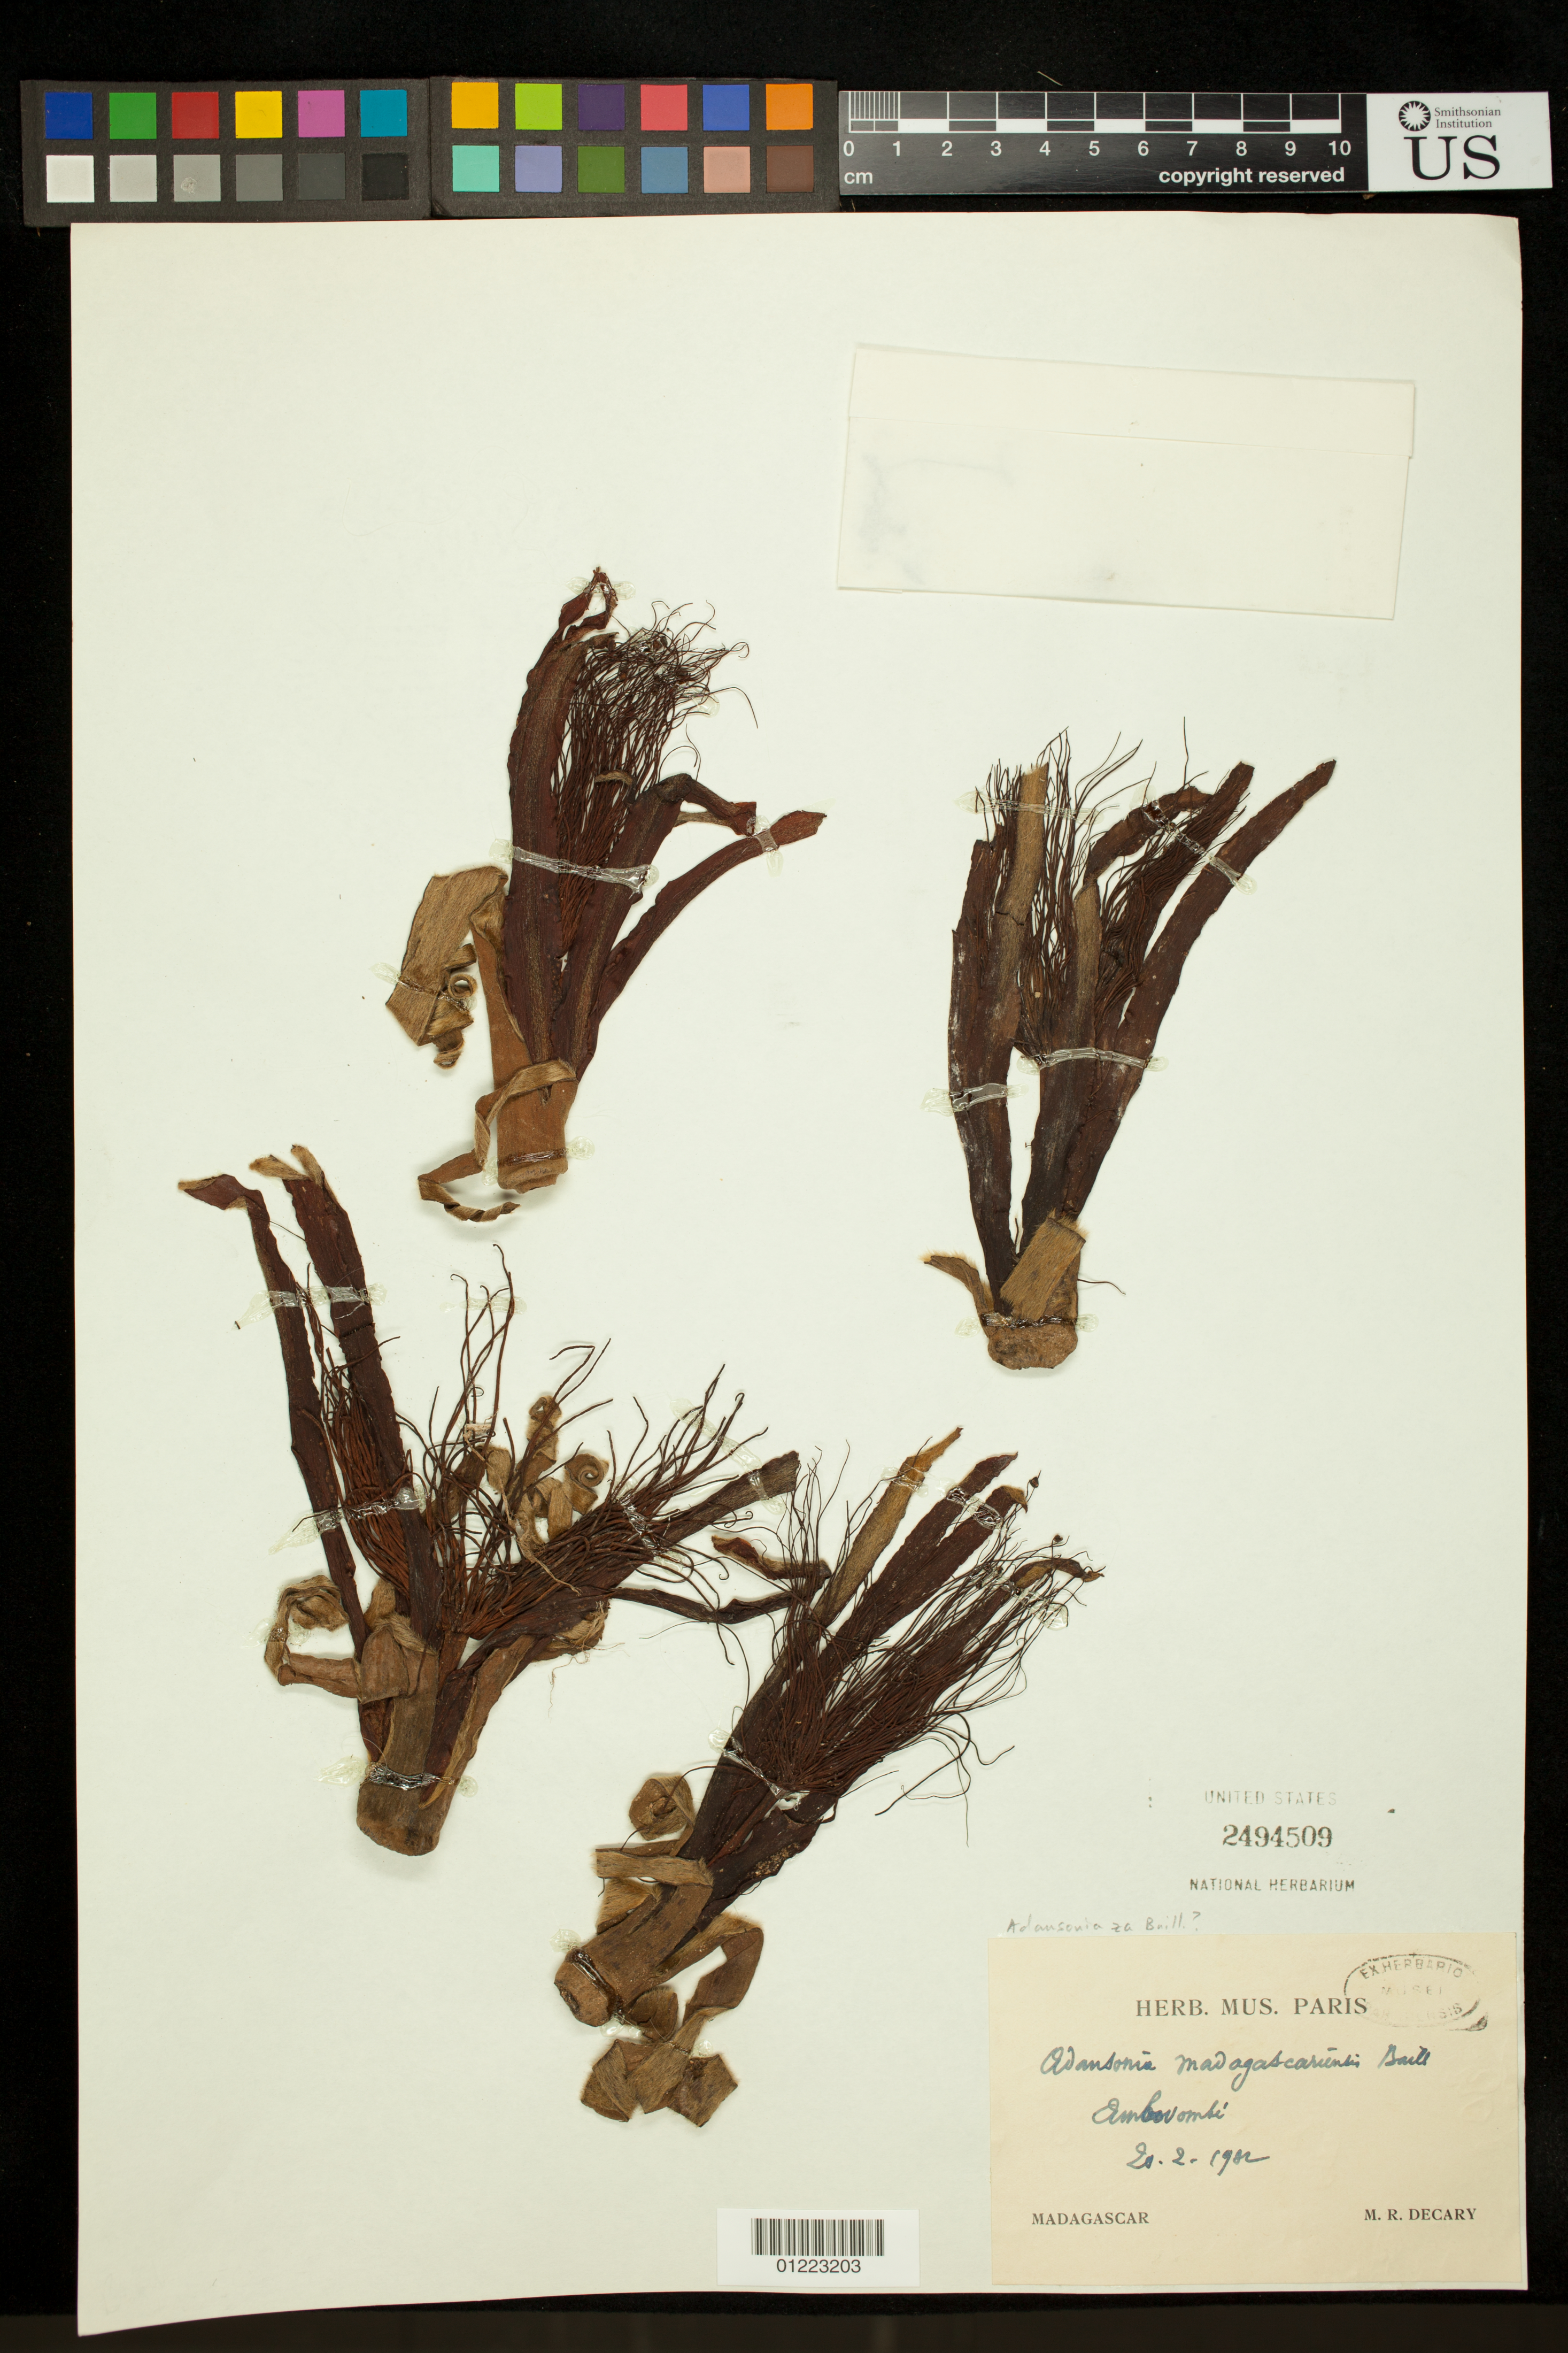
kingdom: Plantae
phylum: Tracheophyta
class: Magnoliopsida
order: Malvales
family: Malvaceae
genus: Adansonia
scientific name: Adansonia sp.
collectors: R. Decary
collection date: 1922-02-20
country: Madagascar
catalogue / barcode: US 2494509